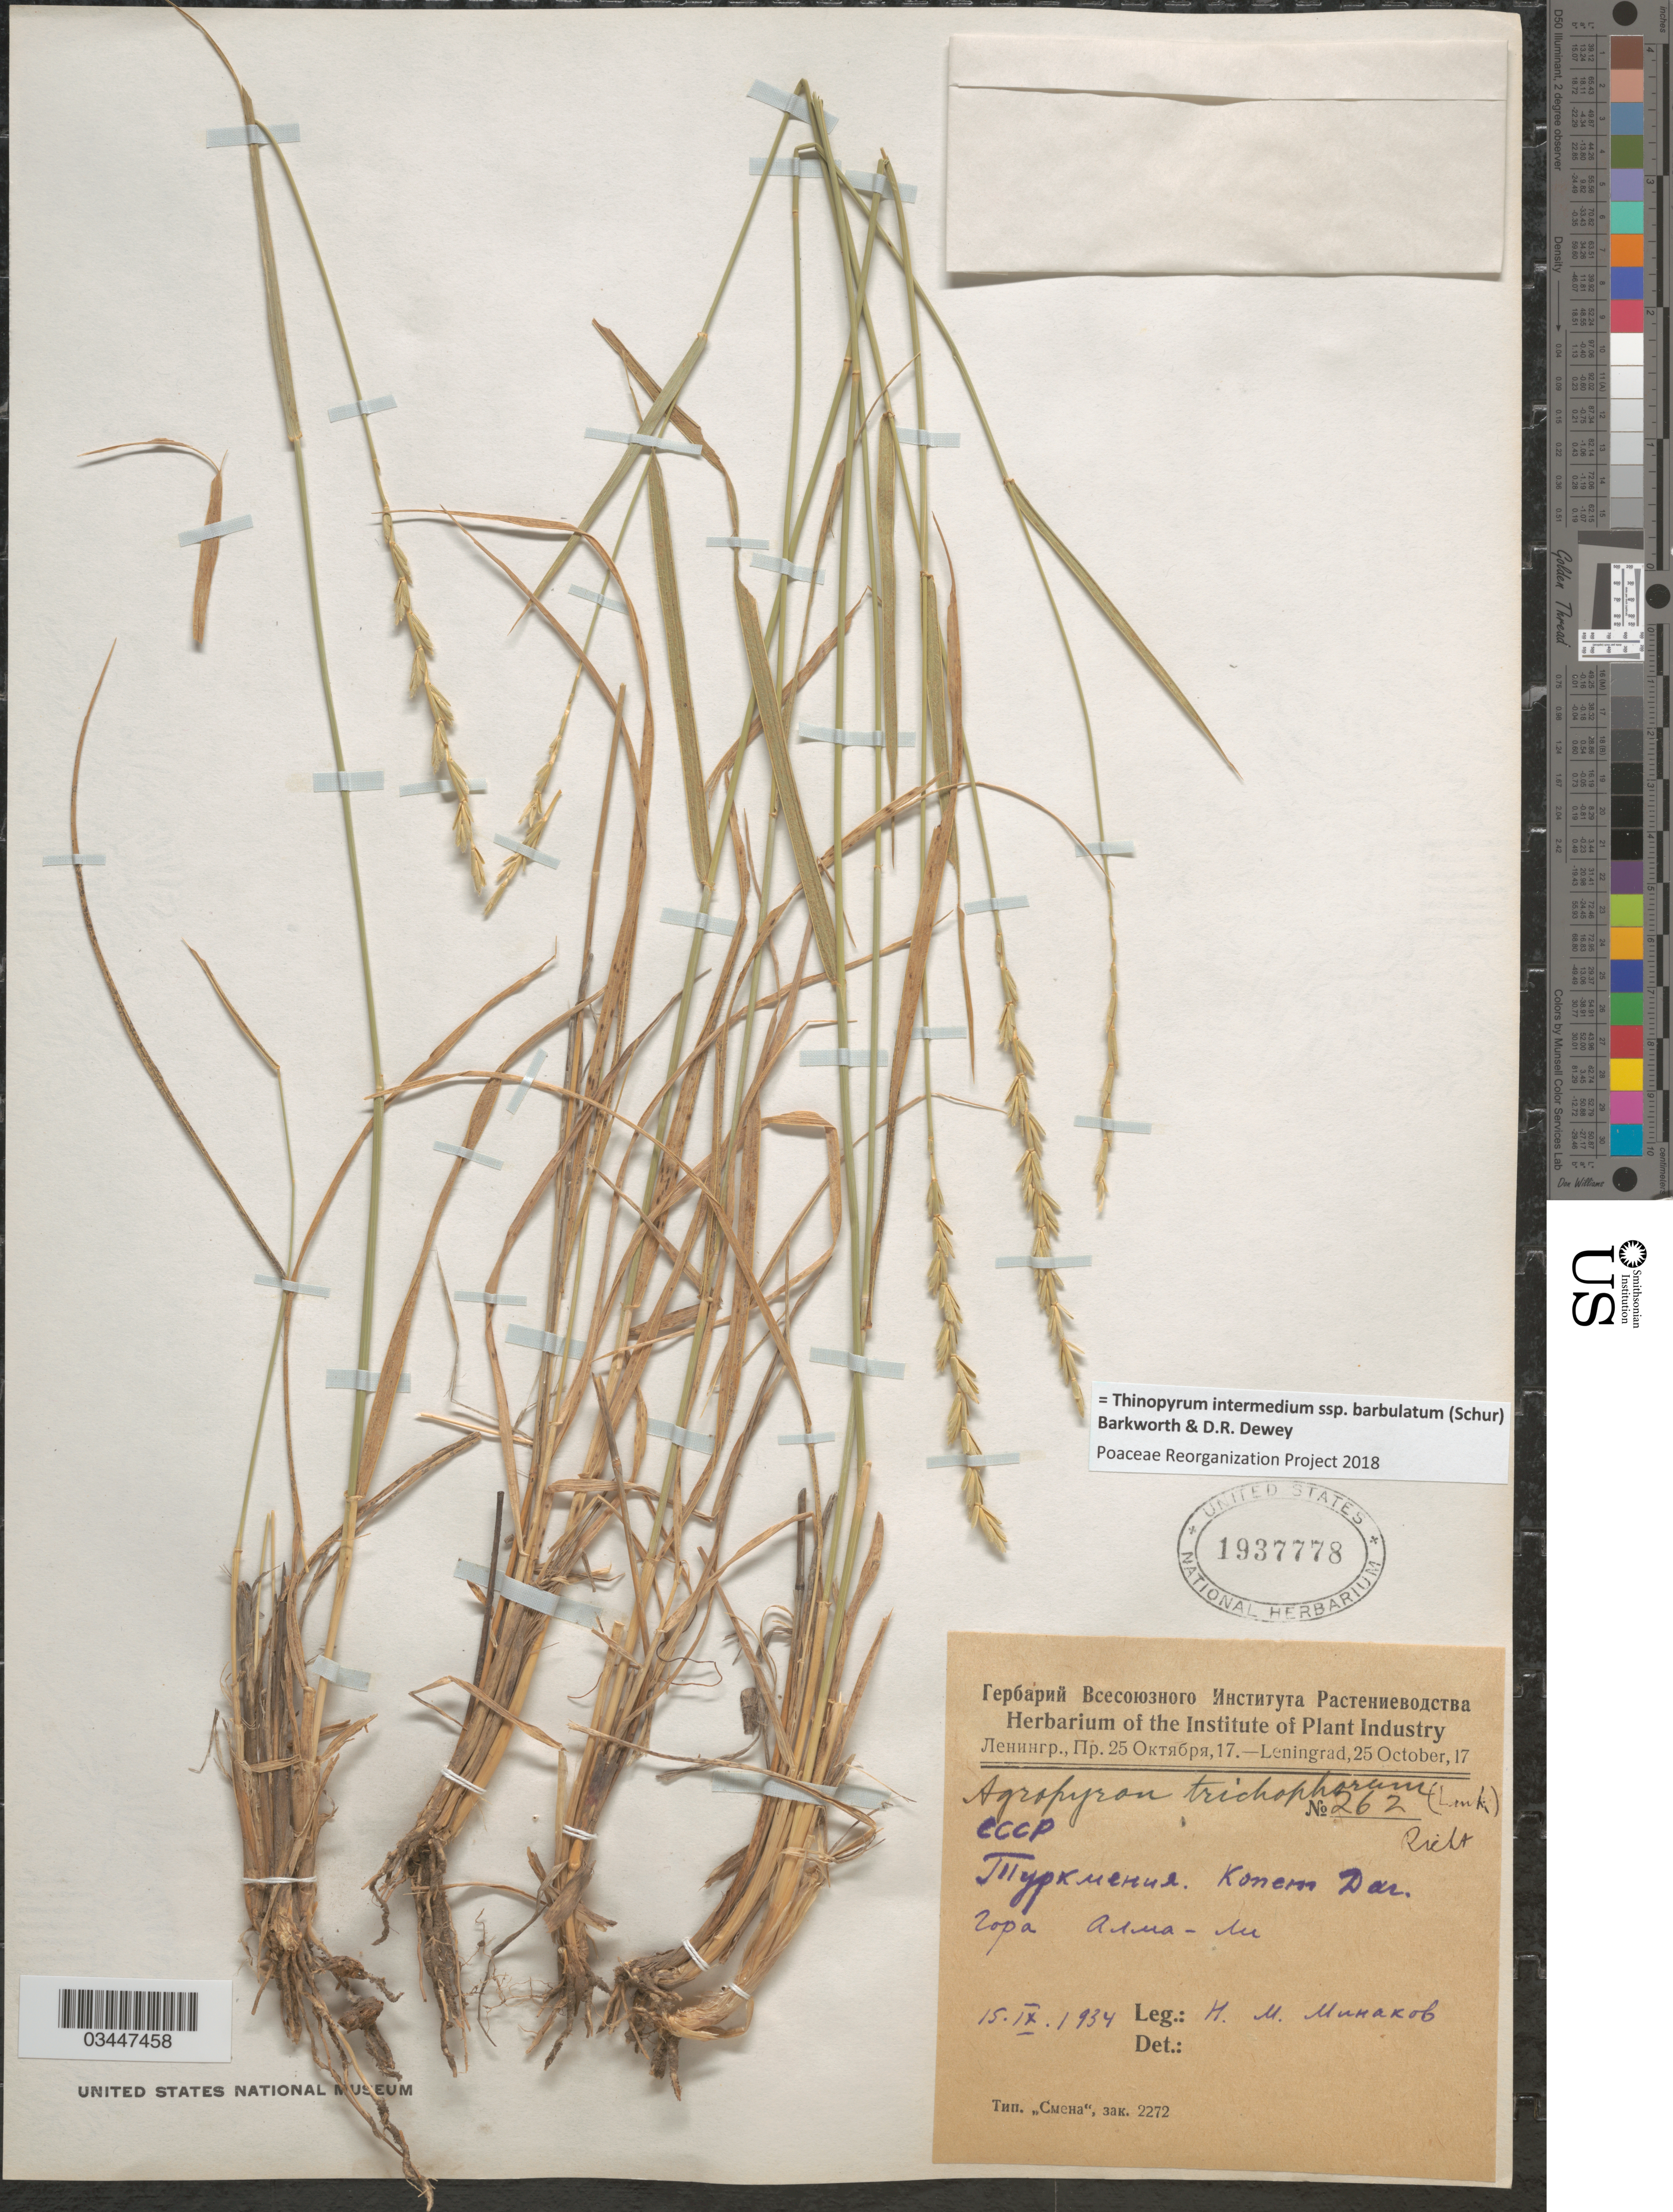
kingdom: Plantae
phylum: Tracheophyta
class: Liliopsida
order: Poales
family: Poaceae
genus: Thinopyrum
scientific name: Thinopyrum intermedium subsp. barbulatum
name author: (Schur) Barkworth & Dewey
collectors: N. Minakov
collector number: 262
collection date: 1934-09-15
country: Turkmenistan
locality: Kopet Dag Mts, Alma-Li Mt.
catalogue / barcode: US 1937778